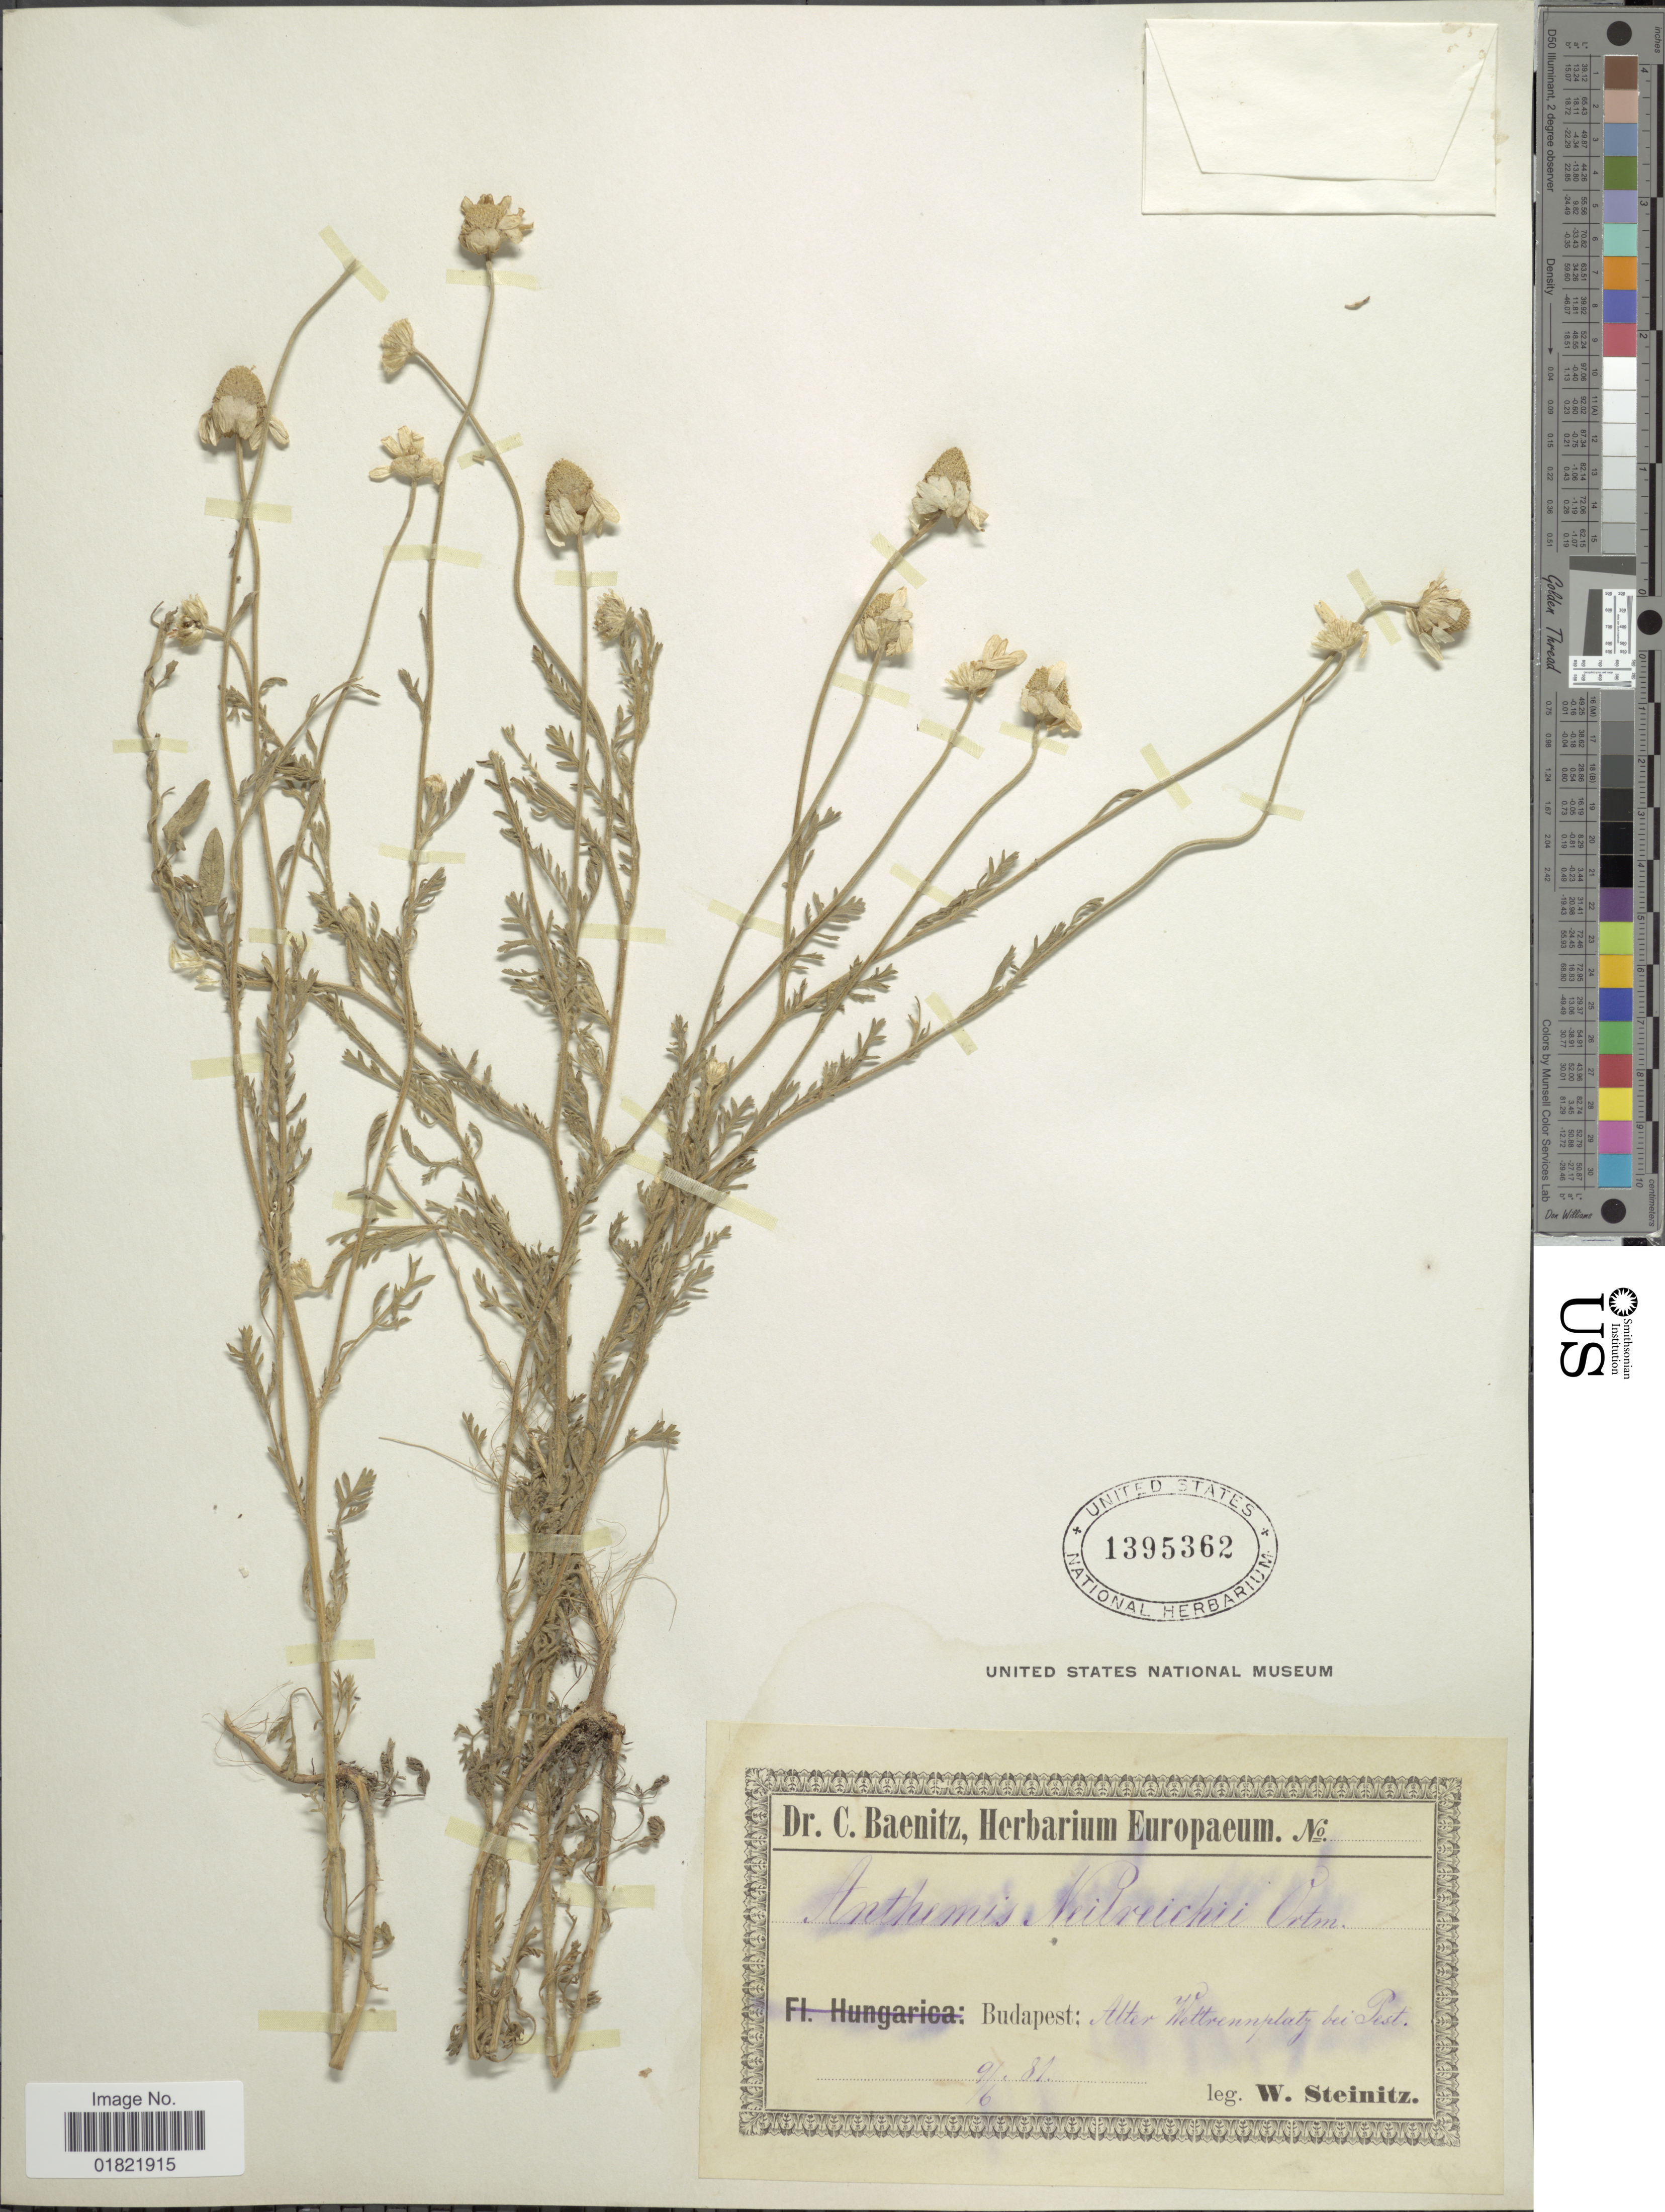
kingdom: Plantae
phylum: Tracheophyta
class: Magnoliopsida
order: Asterales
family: Asteraceae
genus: Anthemis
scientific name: Anthemis neilreichii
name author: J. Ortmann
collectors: W. Steinitz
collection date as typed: Transcribed d/m/y: 9/6/81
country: Hungary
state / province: Budapest, Capital District of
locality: Alter Wettrennplatz bei Pest.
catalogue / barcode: US 1395362